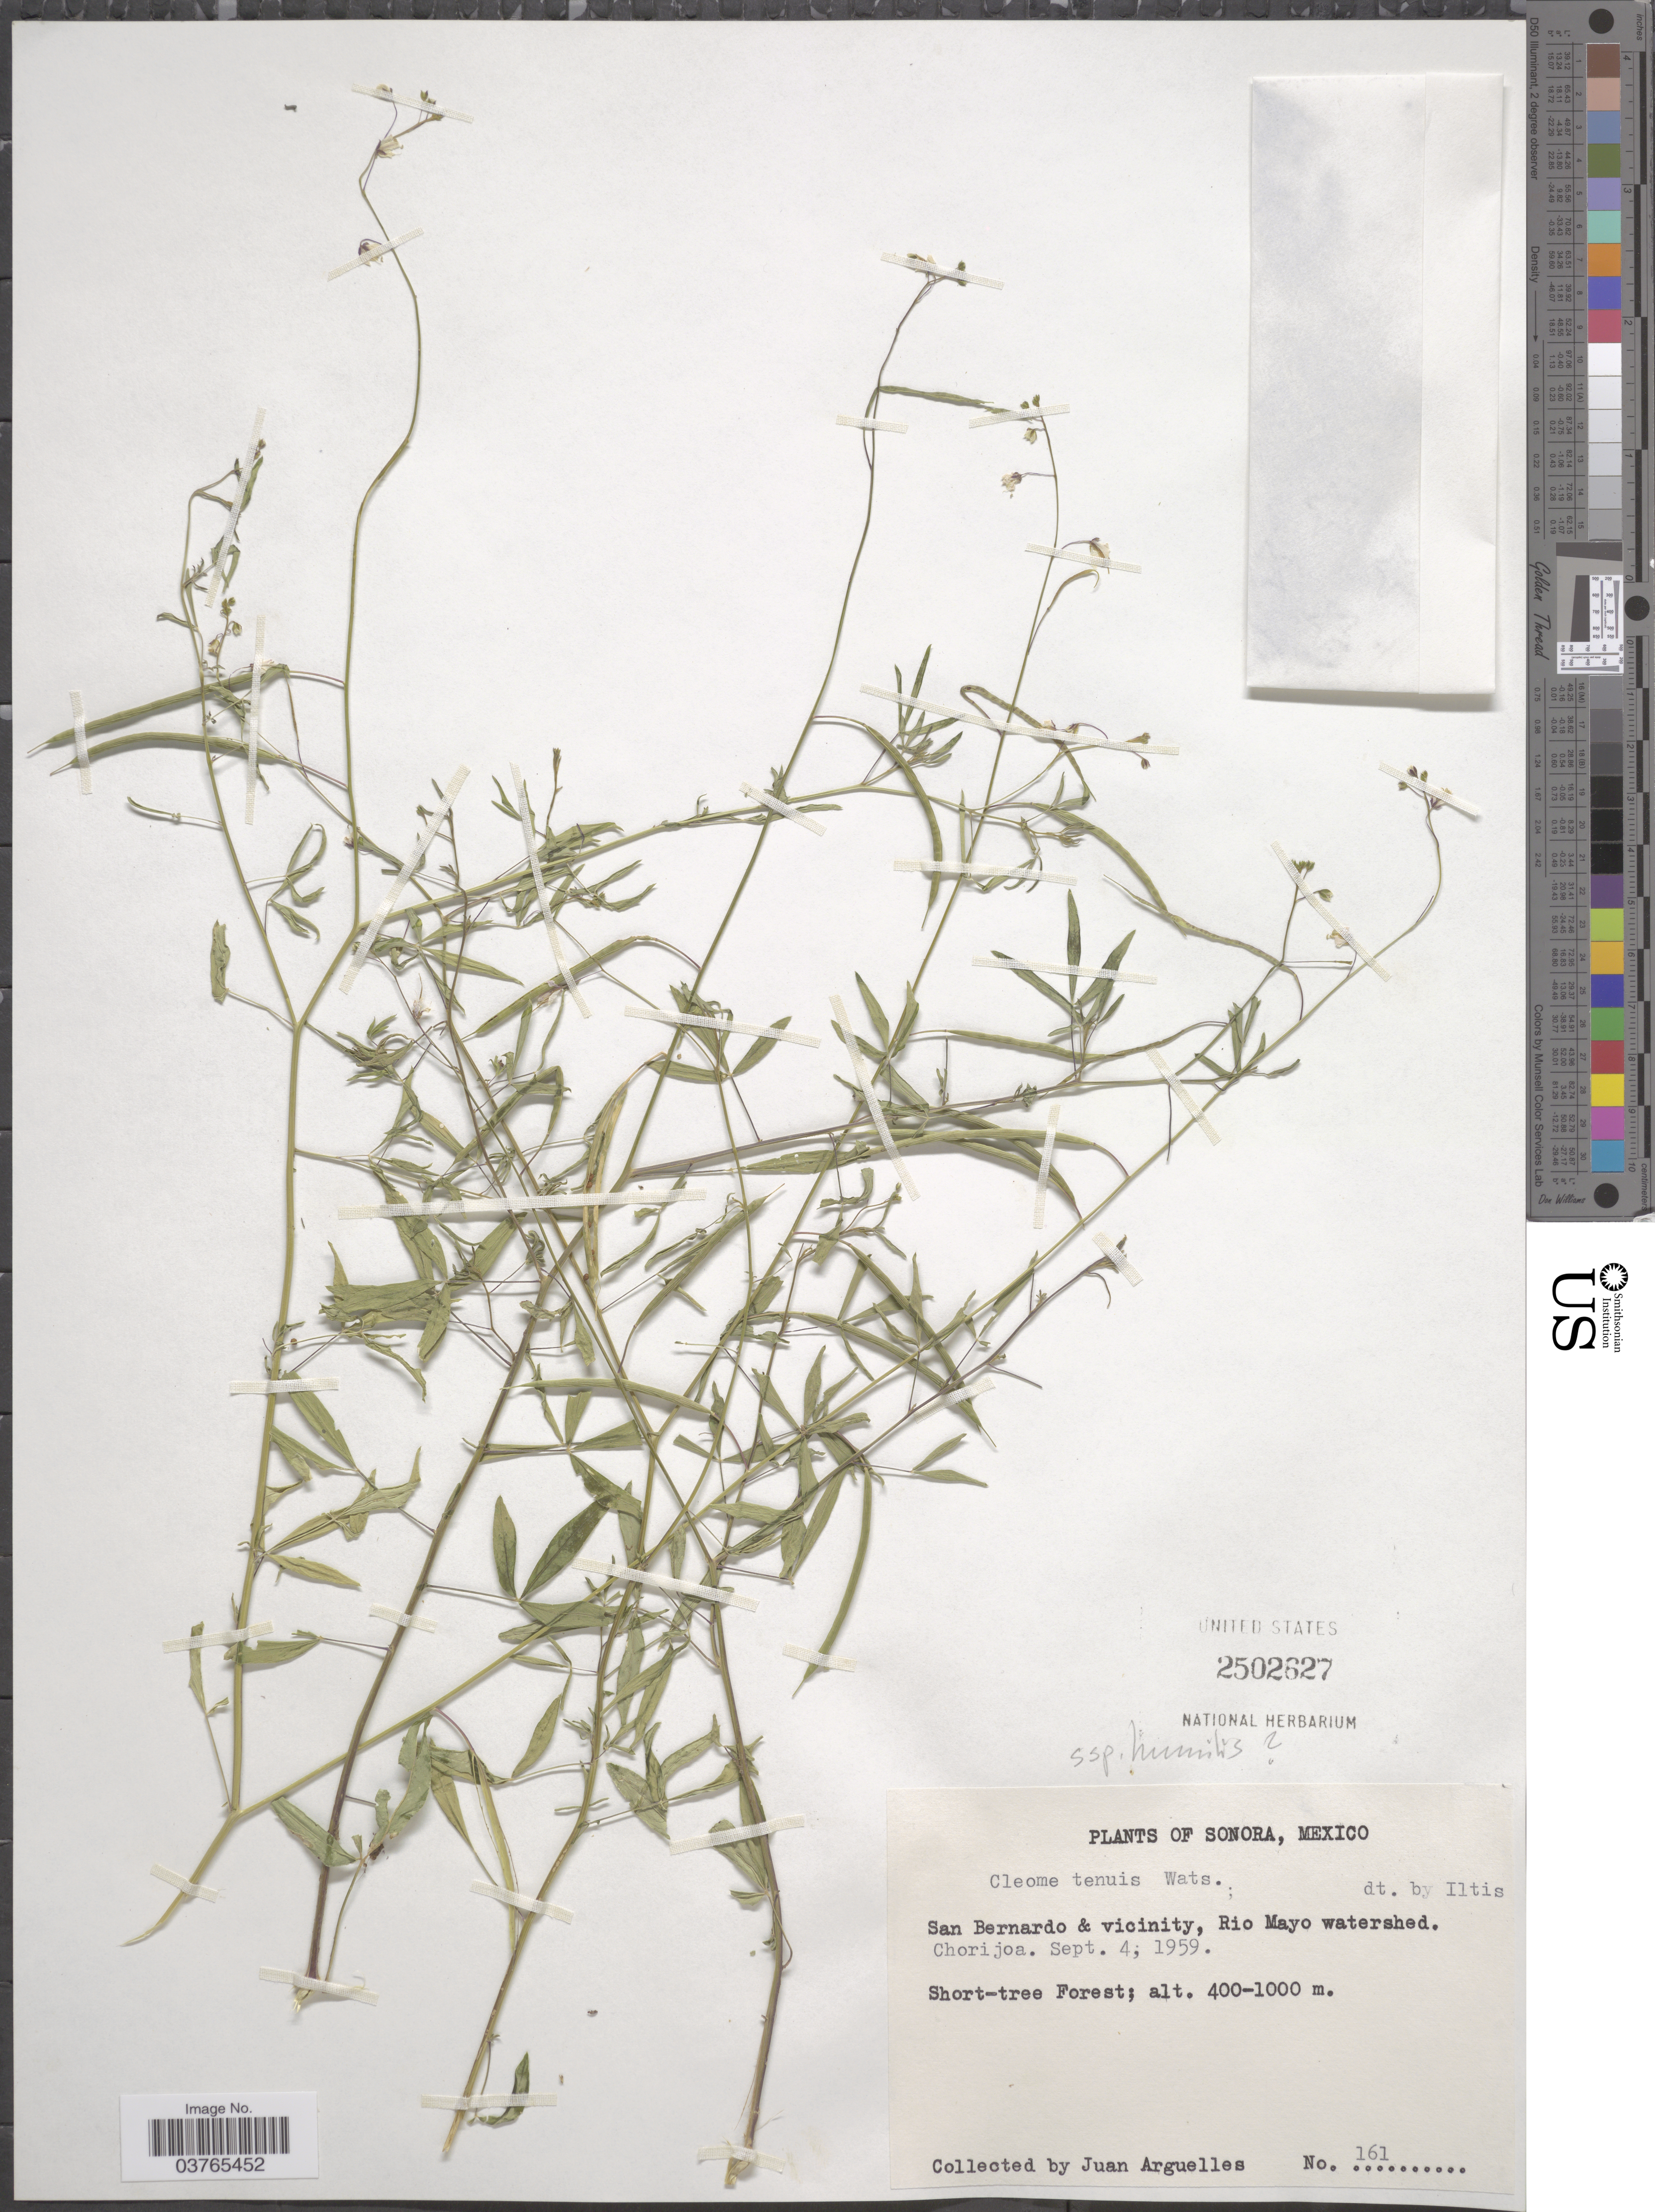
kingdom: Plantae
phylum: Tracheophyta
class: Magnoliopsida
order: Brassicales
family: Cleomaceae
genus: Iltisiella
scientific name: Iltisiella tenuis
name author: (S. Watson) Soares Neto & Roalson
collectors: J. Arguelles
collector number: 161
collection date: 1959-09-04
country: Mexico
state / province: Sonora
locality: San Bernando & vicinity, Rio Mayo watershed. Chorijoa.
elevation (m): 400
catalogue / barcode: US 2502627